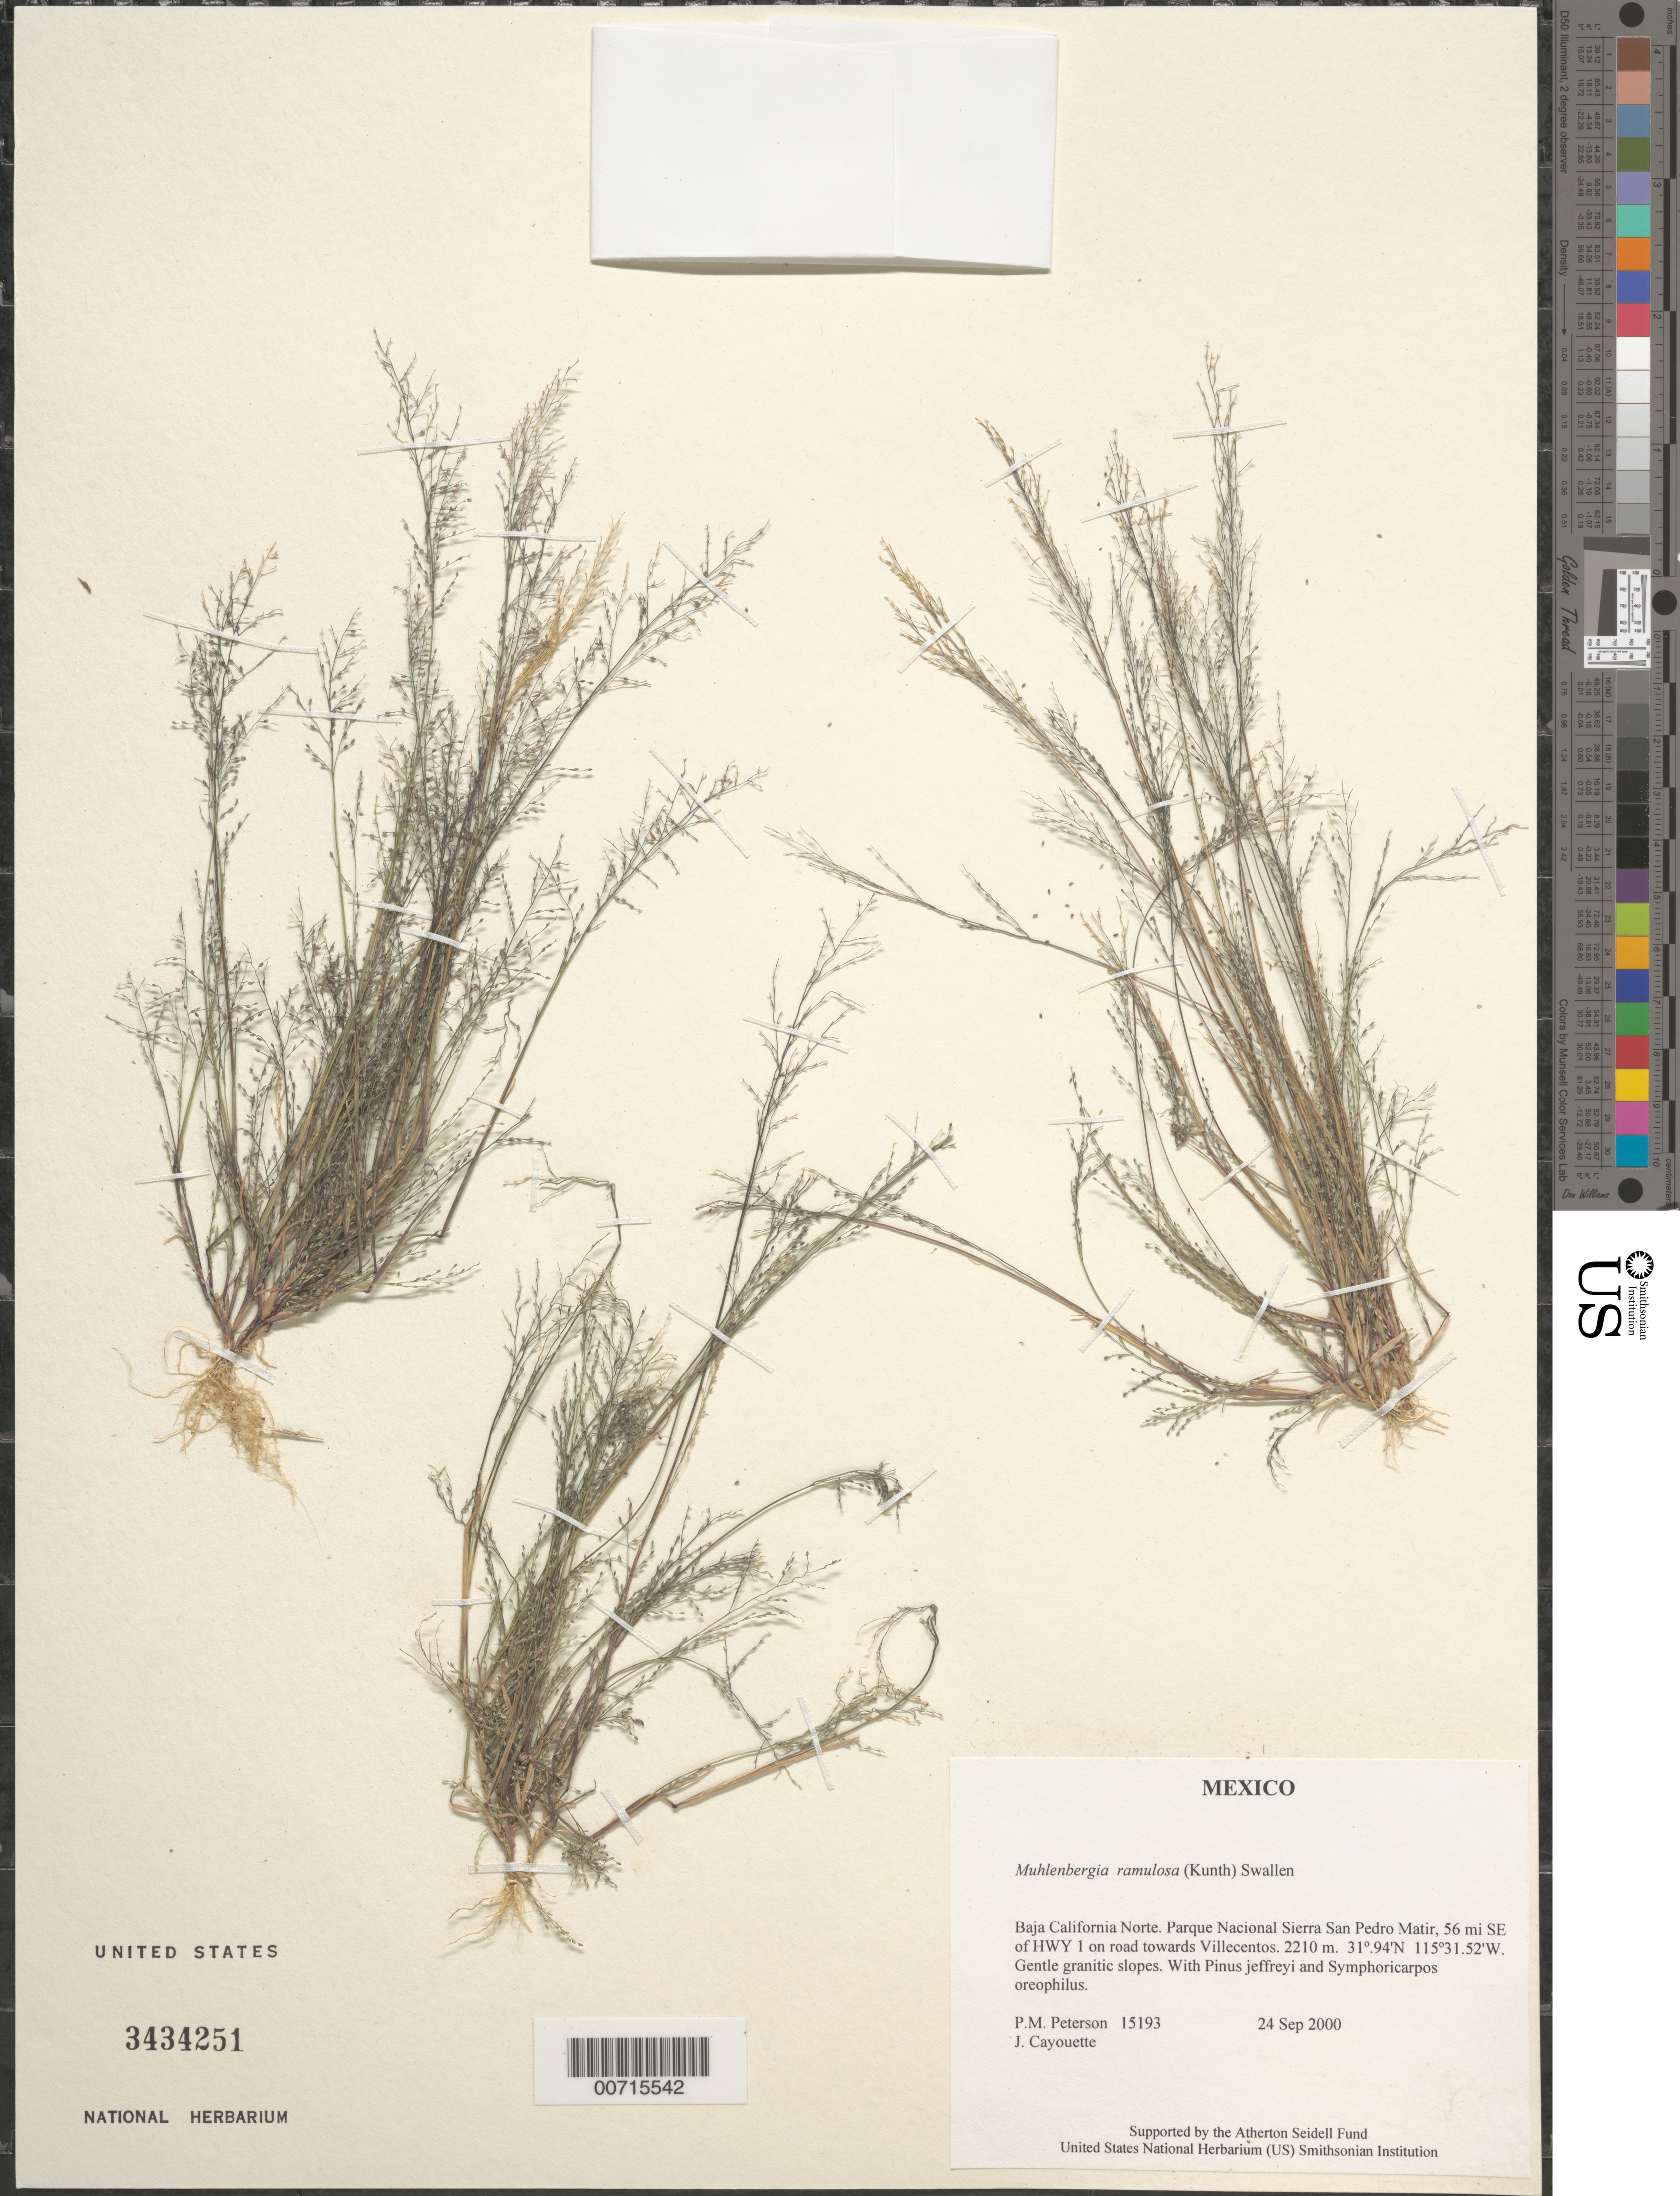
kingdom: Plantae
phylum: Tracheophyta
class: Liliopsida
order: Poales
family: Poaceae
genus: Muhlenbergia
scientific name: Muhlenbergia ramulosa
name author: (Kunth) Swallen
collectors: P. M. Peterson & J. Cayouette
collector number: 15193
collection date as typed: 24 Sep 2000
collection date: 2000-09-24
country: Mexico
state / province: Baja California Norte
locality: Parque Nacional Sierra San Pedro Matir, 56 mi SE of HWY 1 on road towards Villecentos.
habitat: Gentle granitic slopes.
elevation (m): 2210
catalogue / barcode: US 3434251